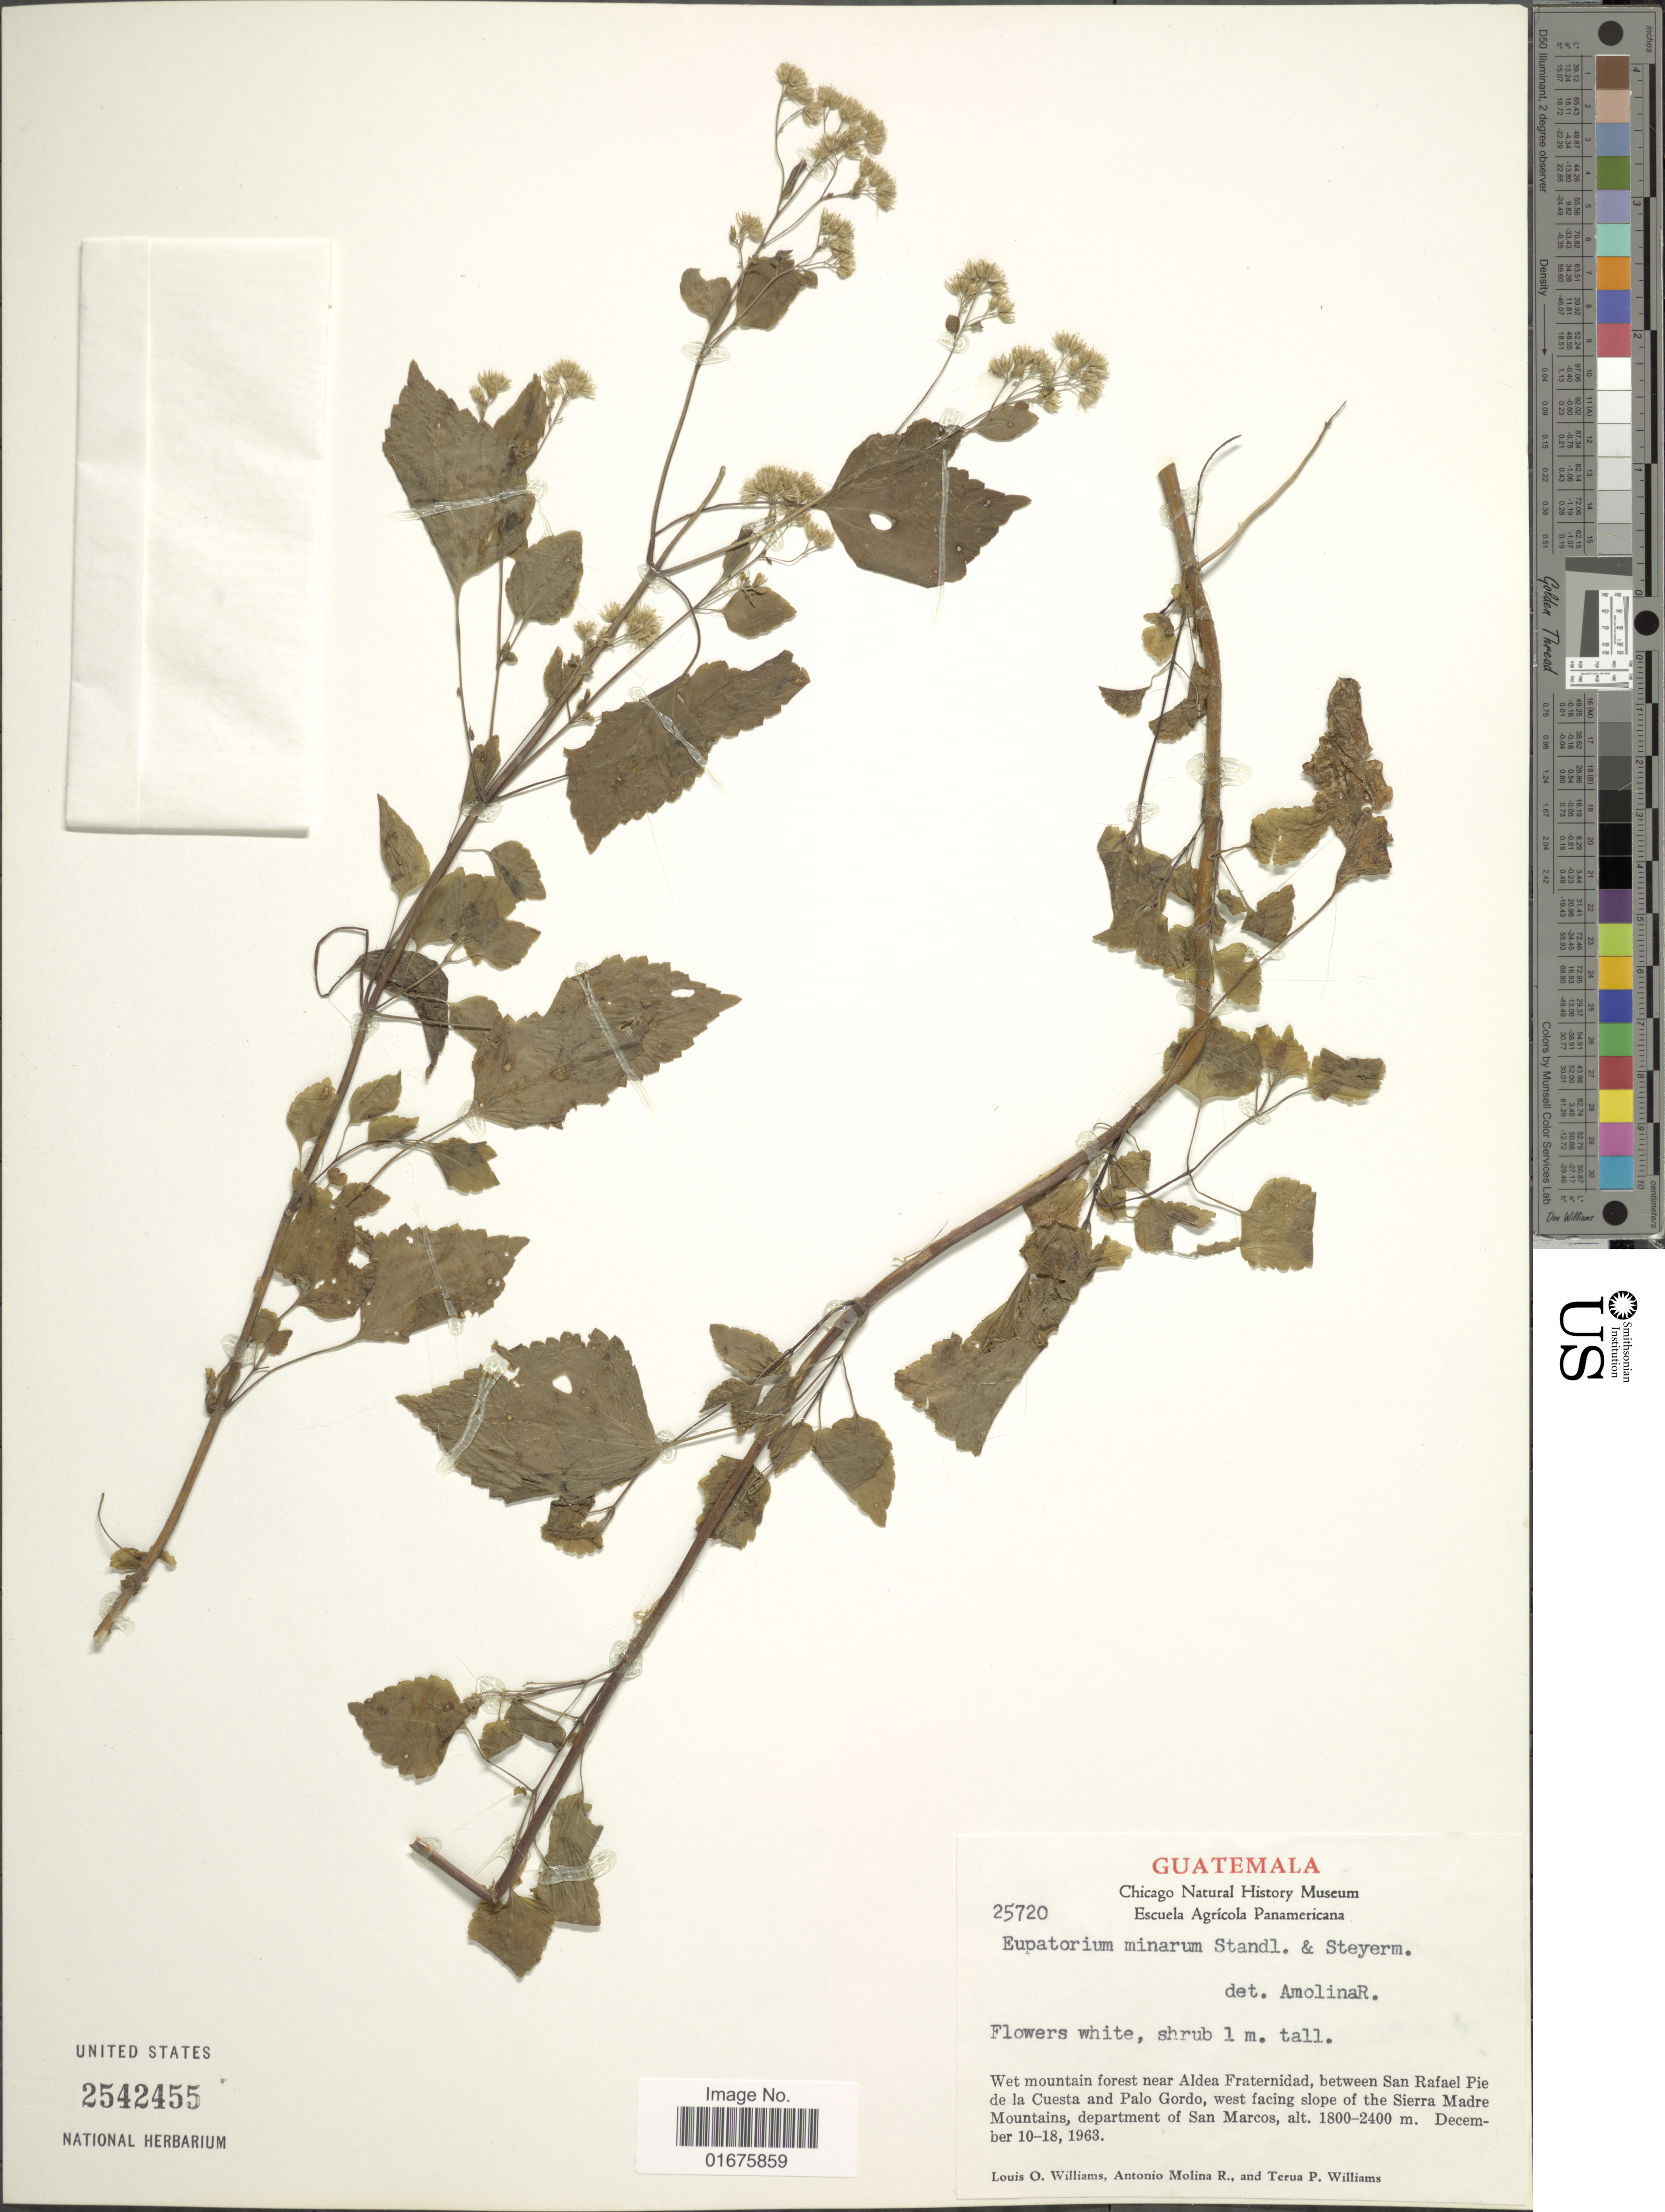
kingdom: Plantae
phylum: Tracheophyta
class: Magnoliopsida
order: Asterales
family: Asteraceae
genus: Ageratina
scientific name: Ageratina helenae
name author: R.M. King & H. Rob.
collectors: L. O. Williams, A. Molina R. & T. P. Williams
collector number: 25720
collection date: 1963-12-10/1963-12-18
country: Guatemala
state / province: San Marcos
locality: Wet mountain forest near Aldea Fraternidad, between San Rafael Pie de la Cuesta and Palo Gordo, west facing slope of the Sierra Madre Mountains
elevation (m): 1800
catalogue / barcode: US 2542455